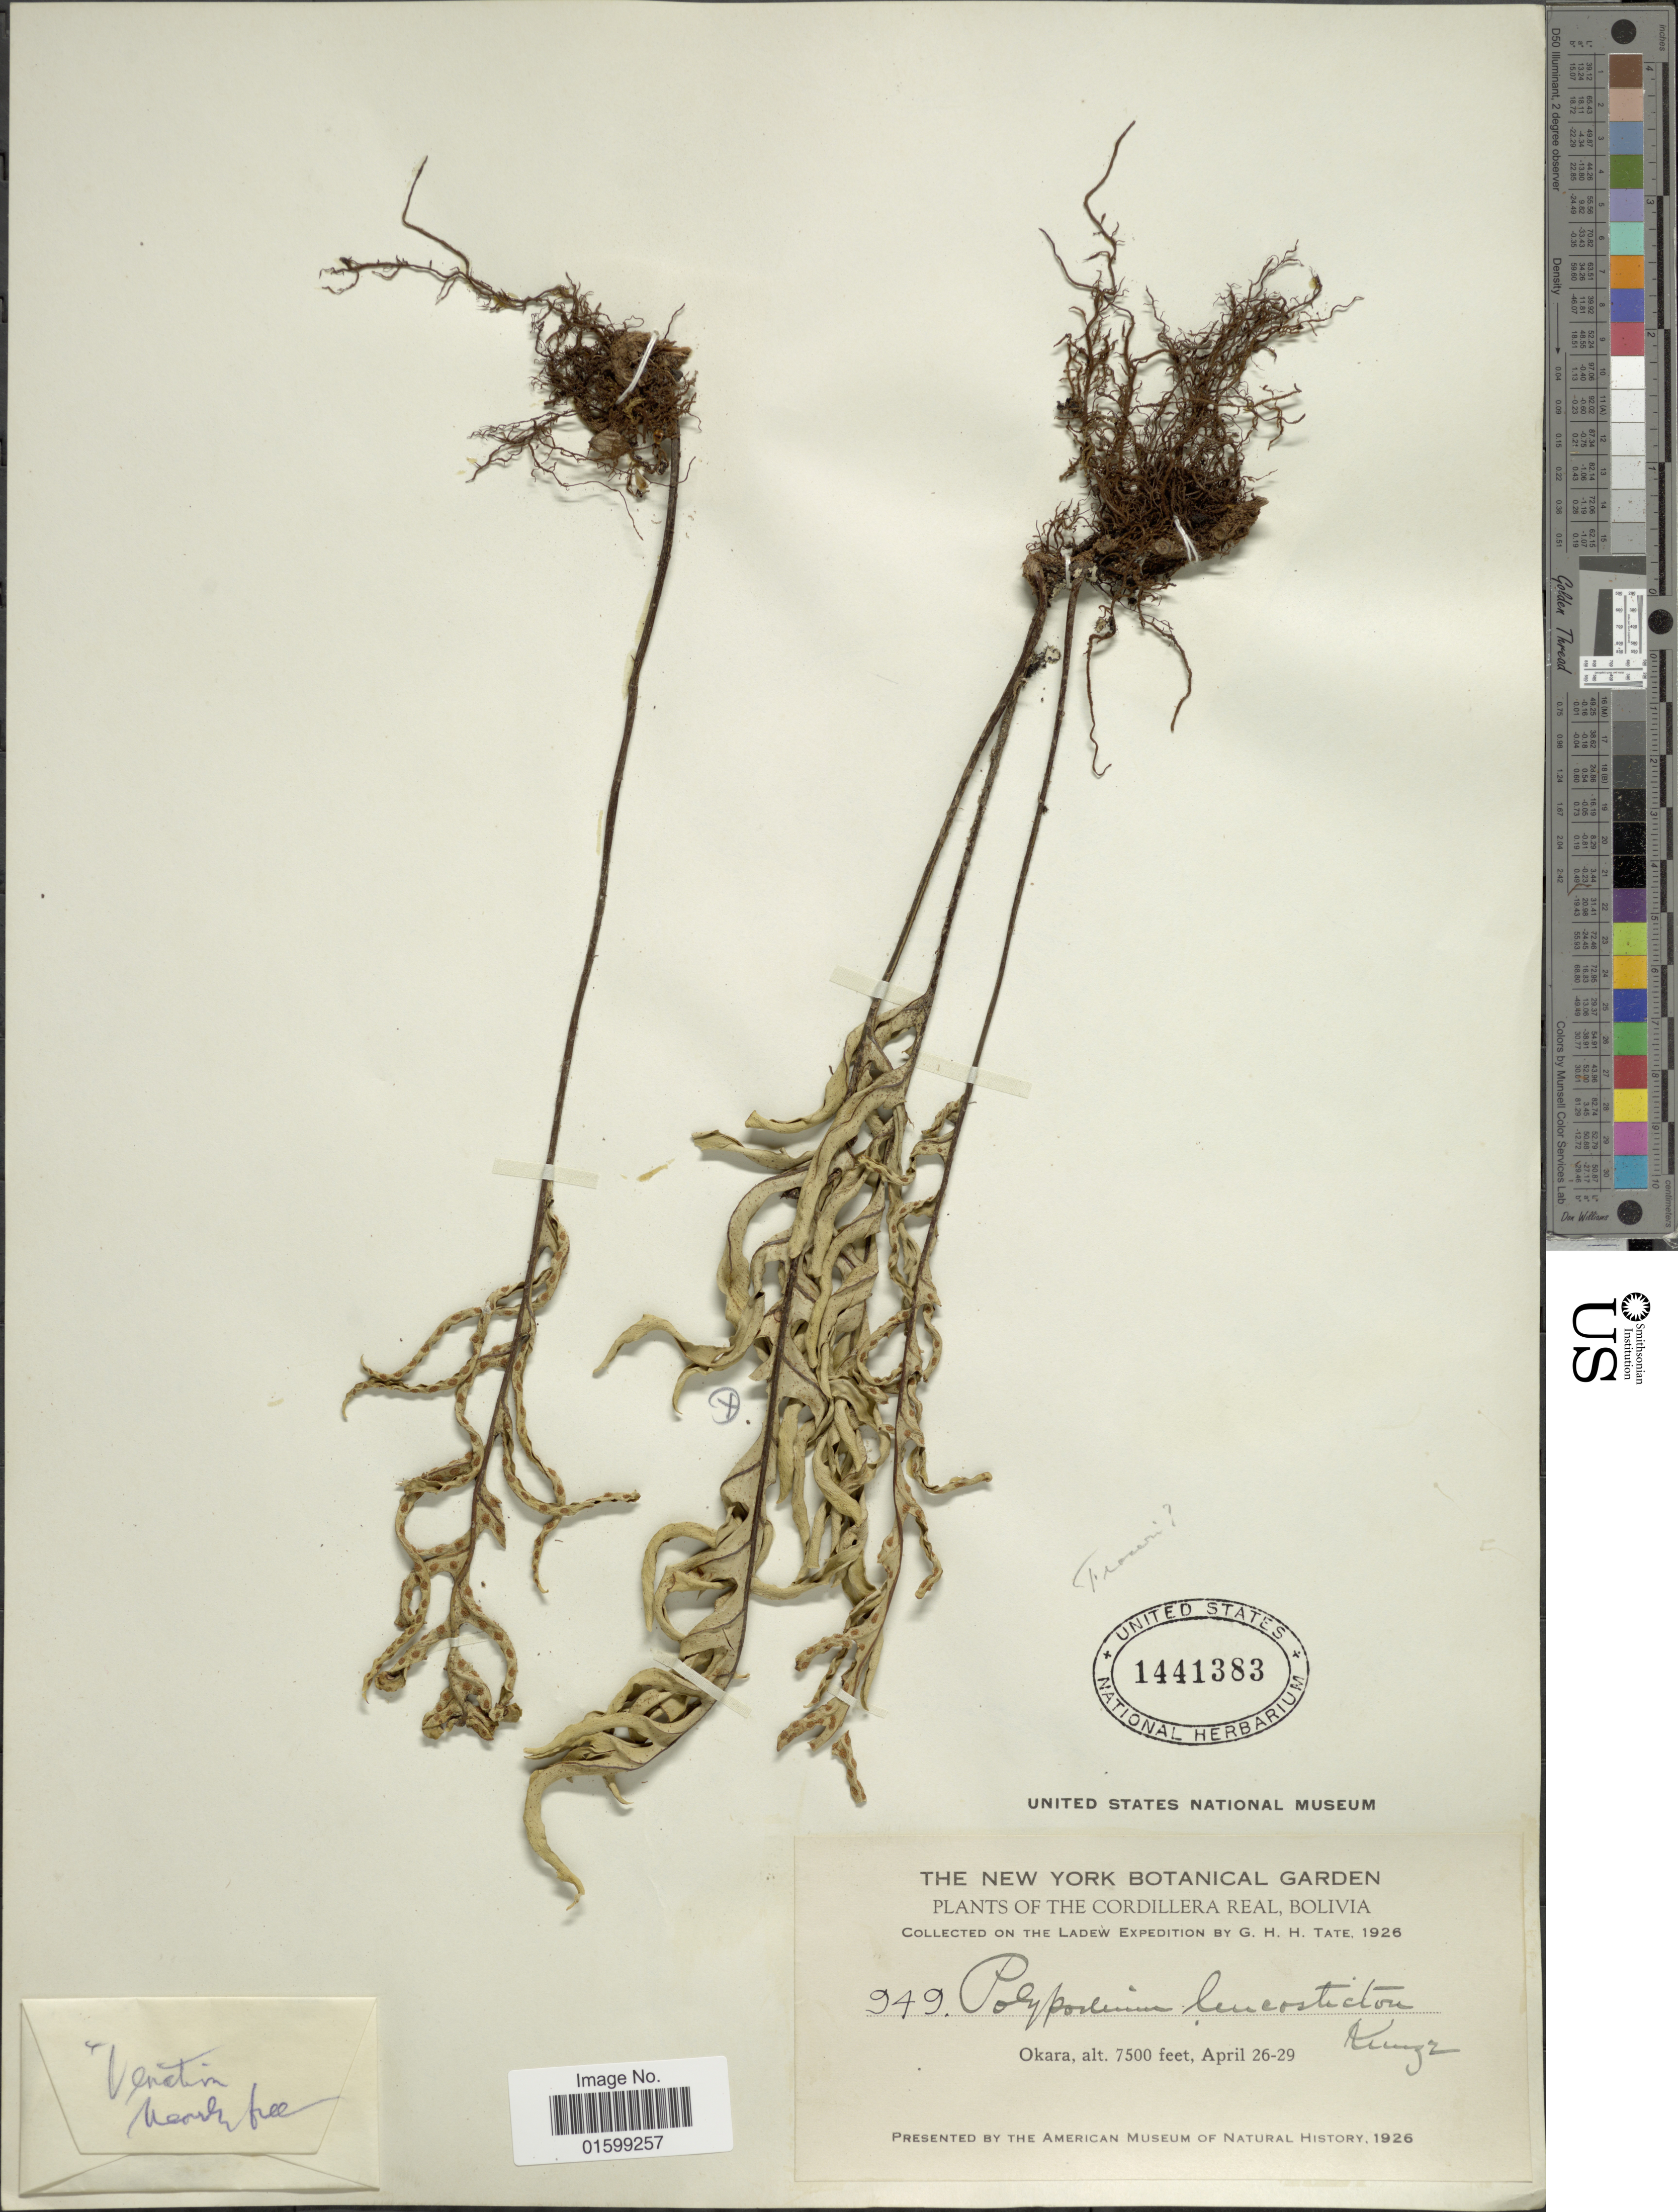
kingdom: Plantae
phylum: Tracheophyta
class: Polypodiopsida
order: Polypodiales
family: Polypodiaceae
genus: Pleopeltis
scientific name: Pleopeltis fraseri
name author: (Kuhn) A.R. Sm.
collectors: G. H. H.Tate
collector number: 949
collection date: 1926-04-26/1926-04-29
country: Bolivia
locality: Cordillera Real, Okara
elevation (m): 2286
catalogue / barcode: US 1441383